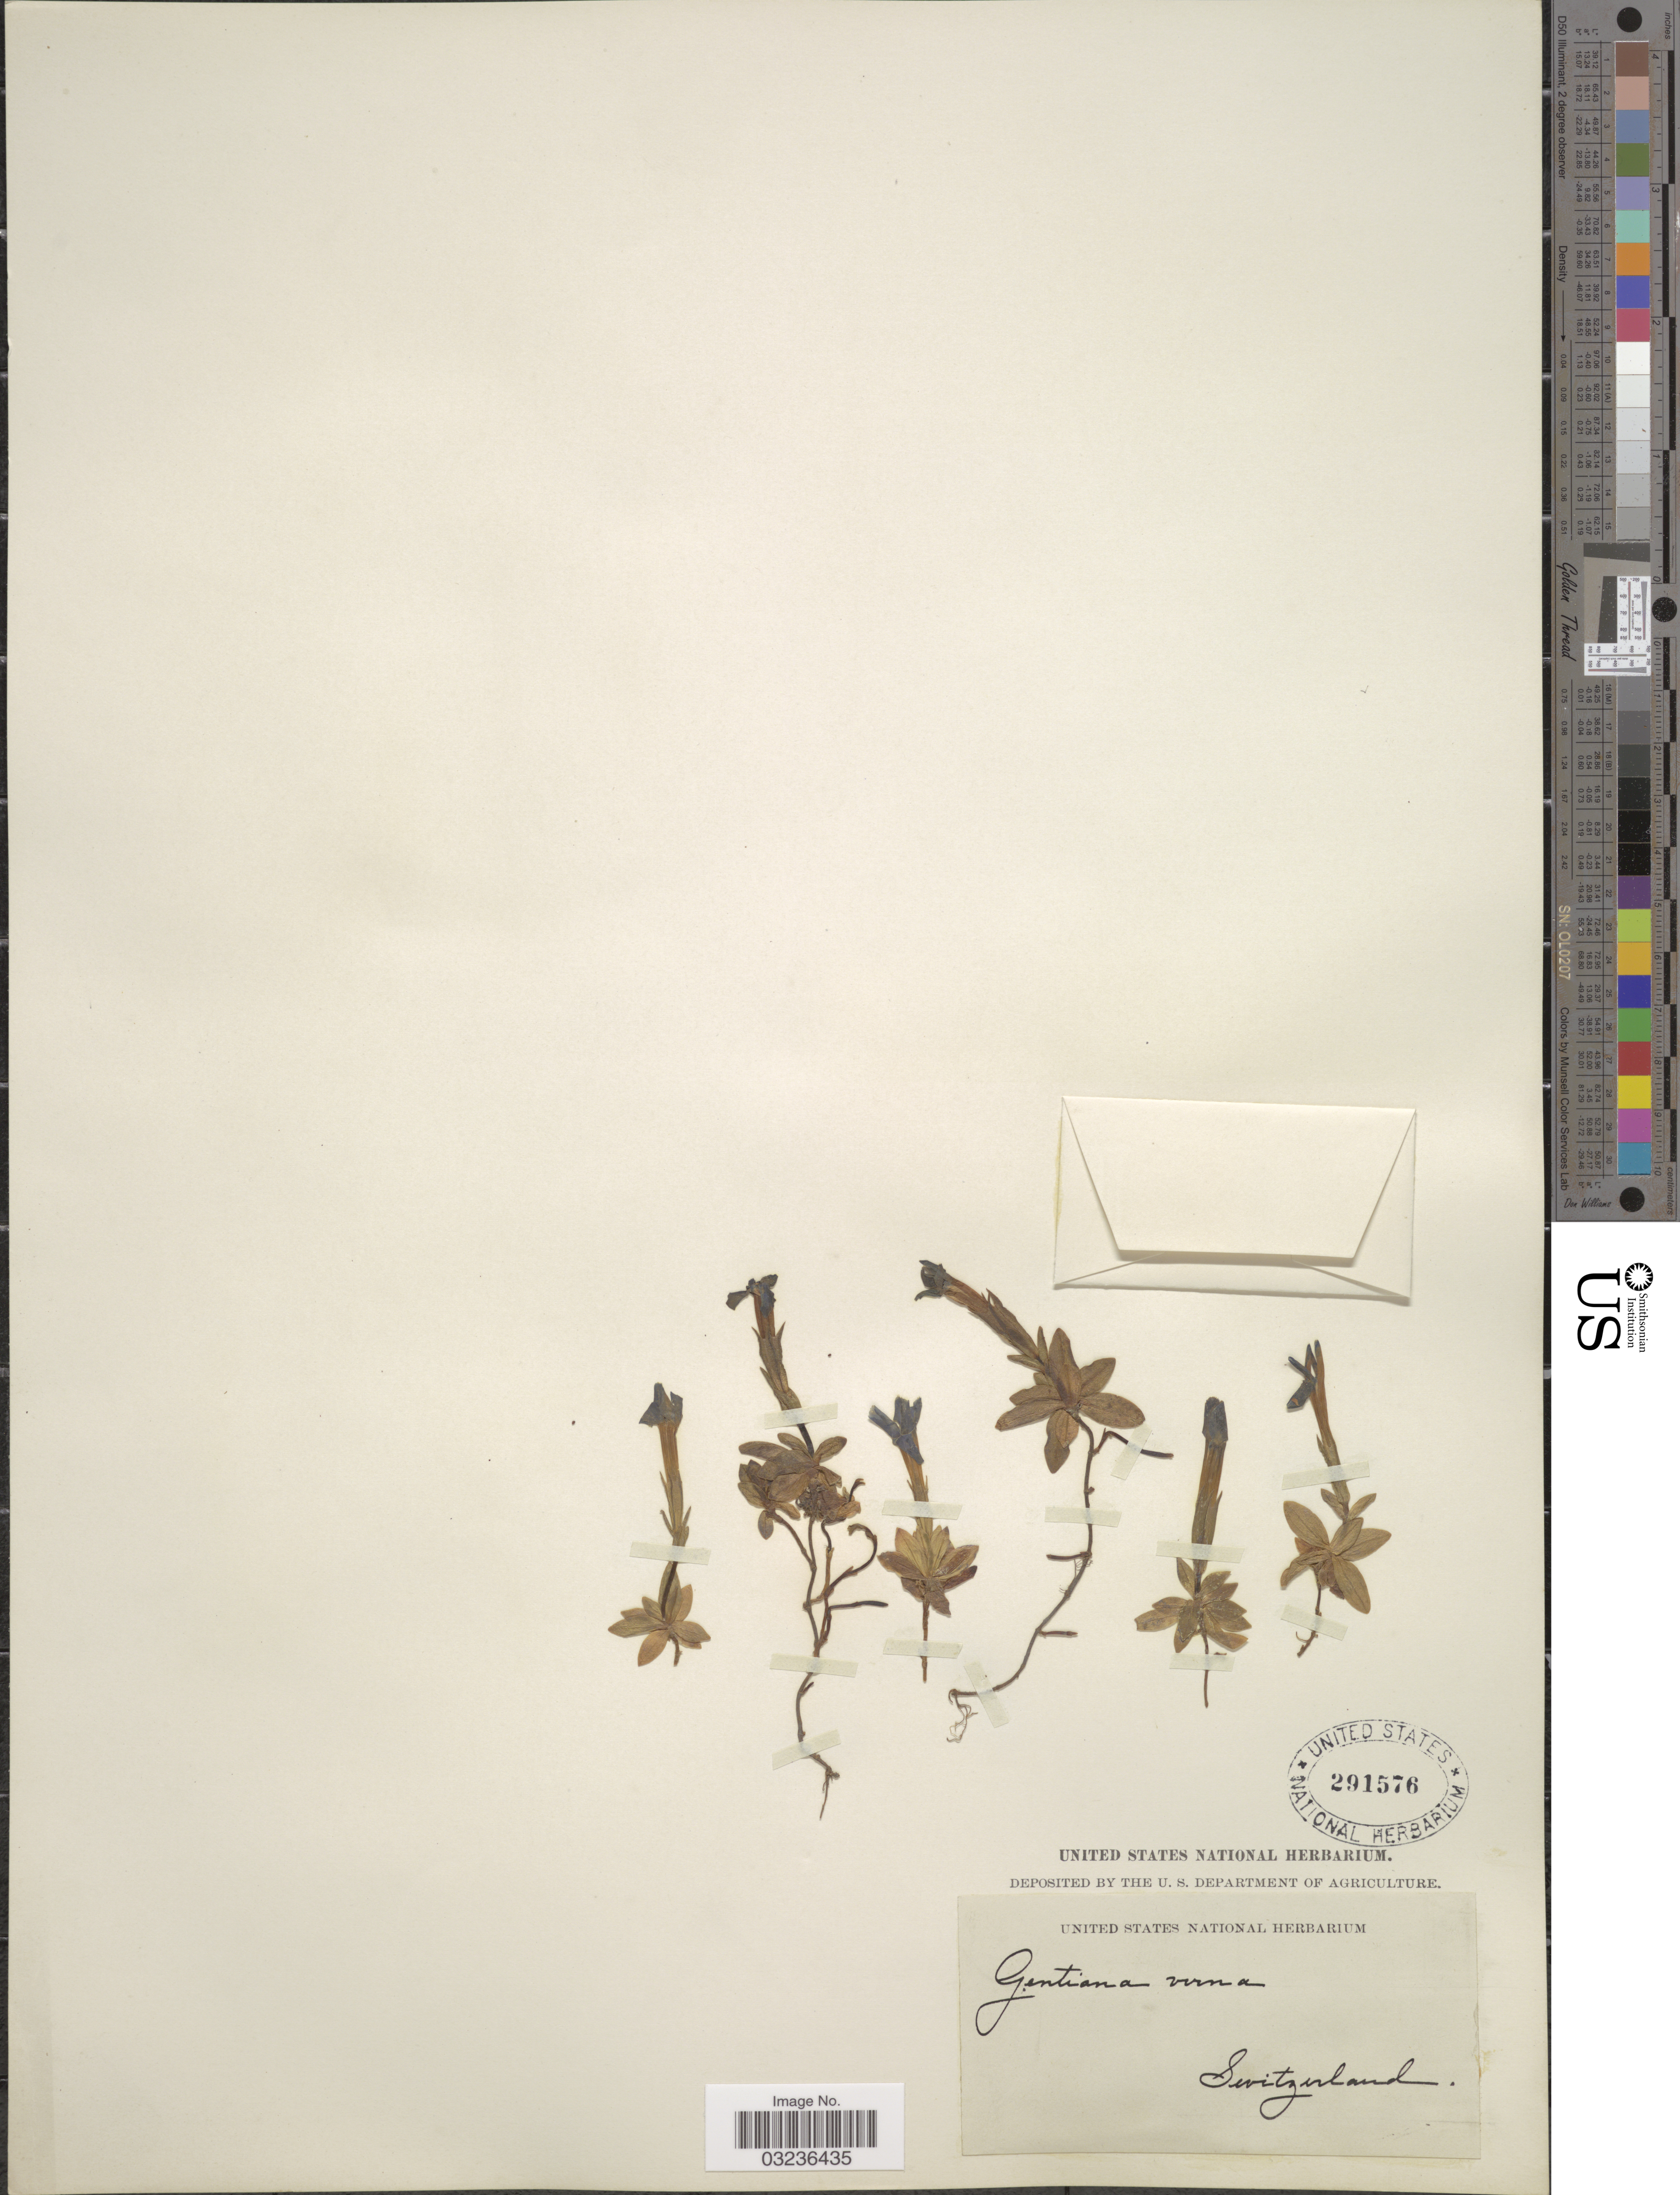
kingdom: Plantae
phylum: Tracheophyta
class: Magnoliopsida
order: Gentianales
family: Gentianaceae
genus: Gentiana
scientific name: Gentiana verna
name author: L.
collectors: ex herb. United States National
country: Switzerland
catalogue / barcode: US 291576